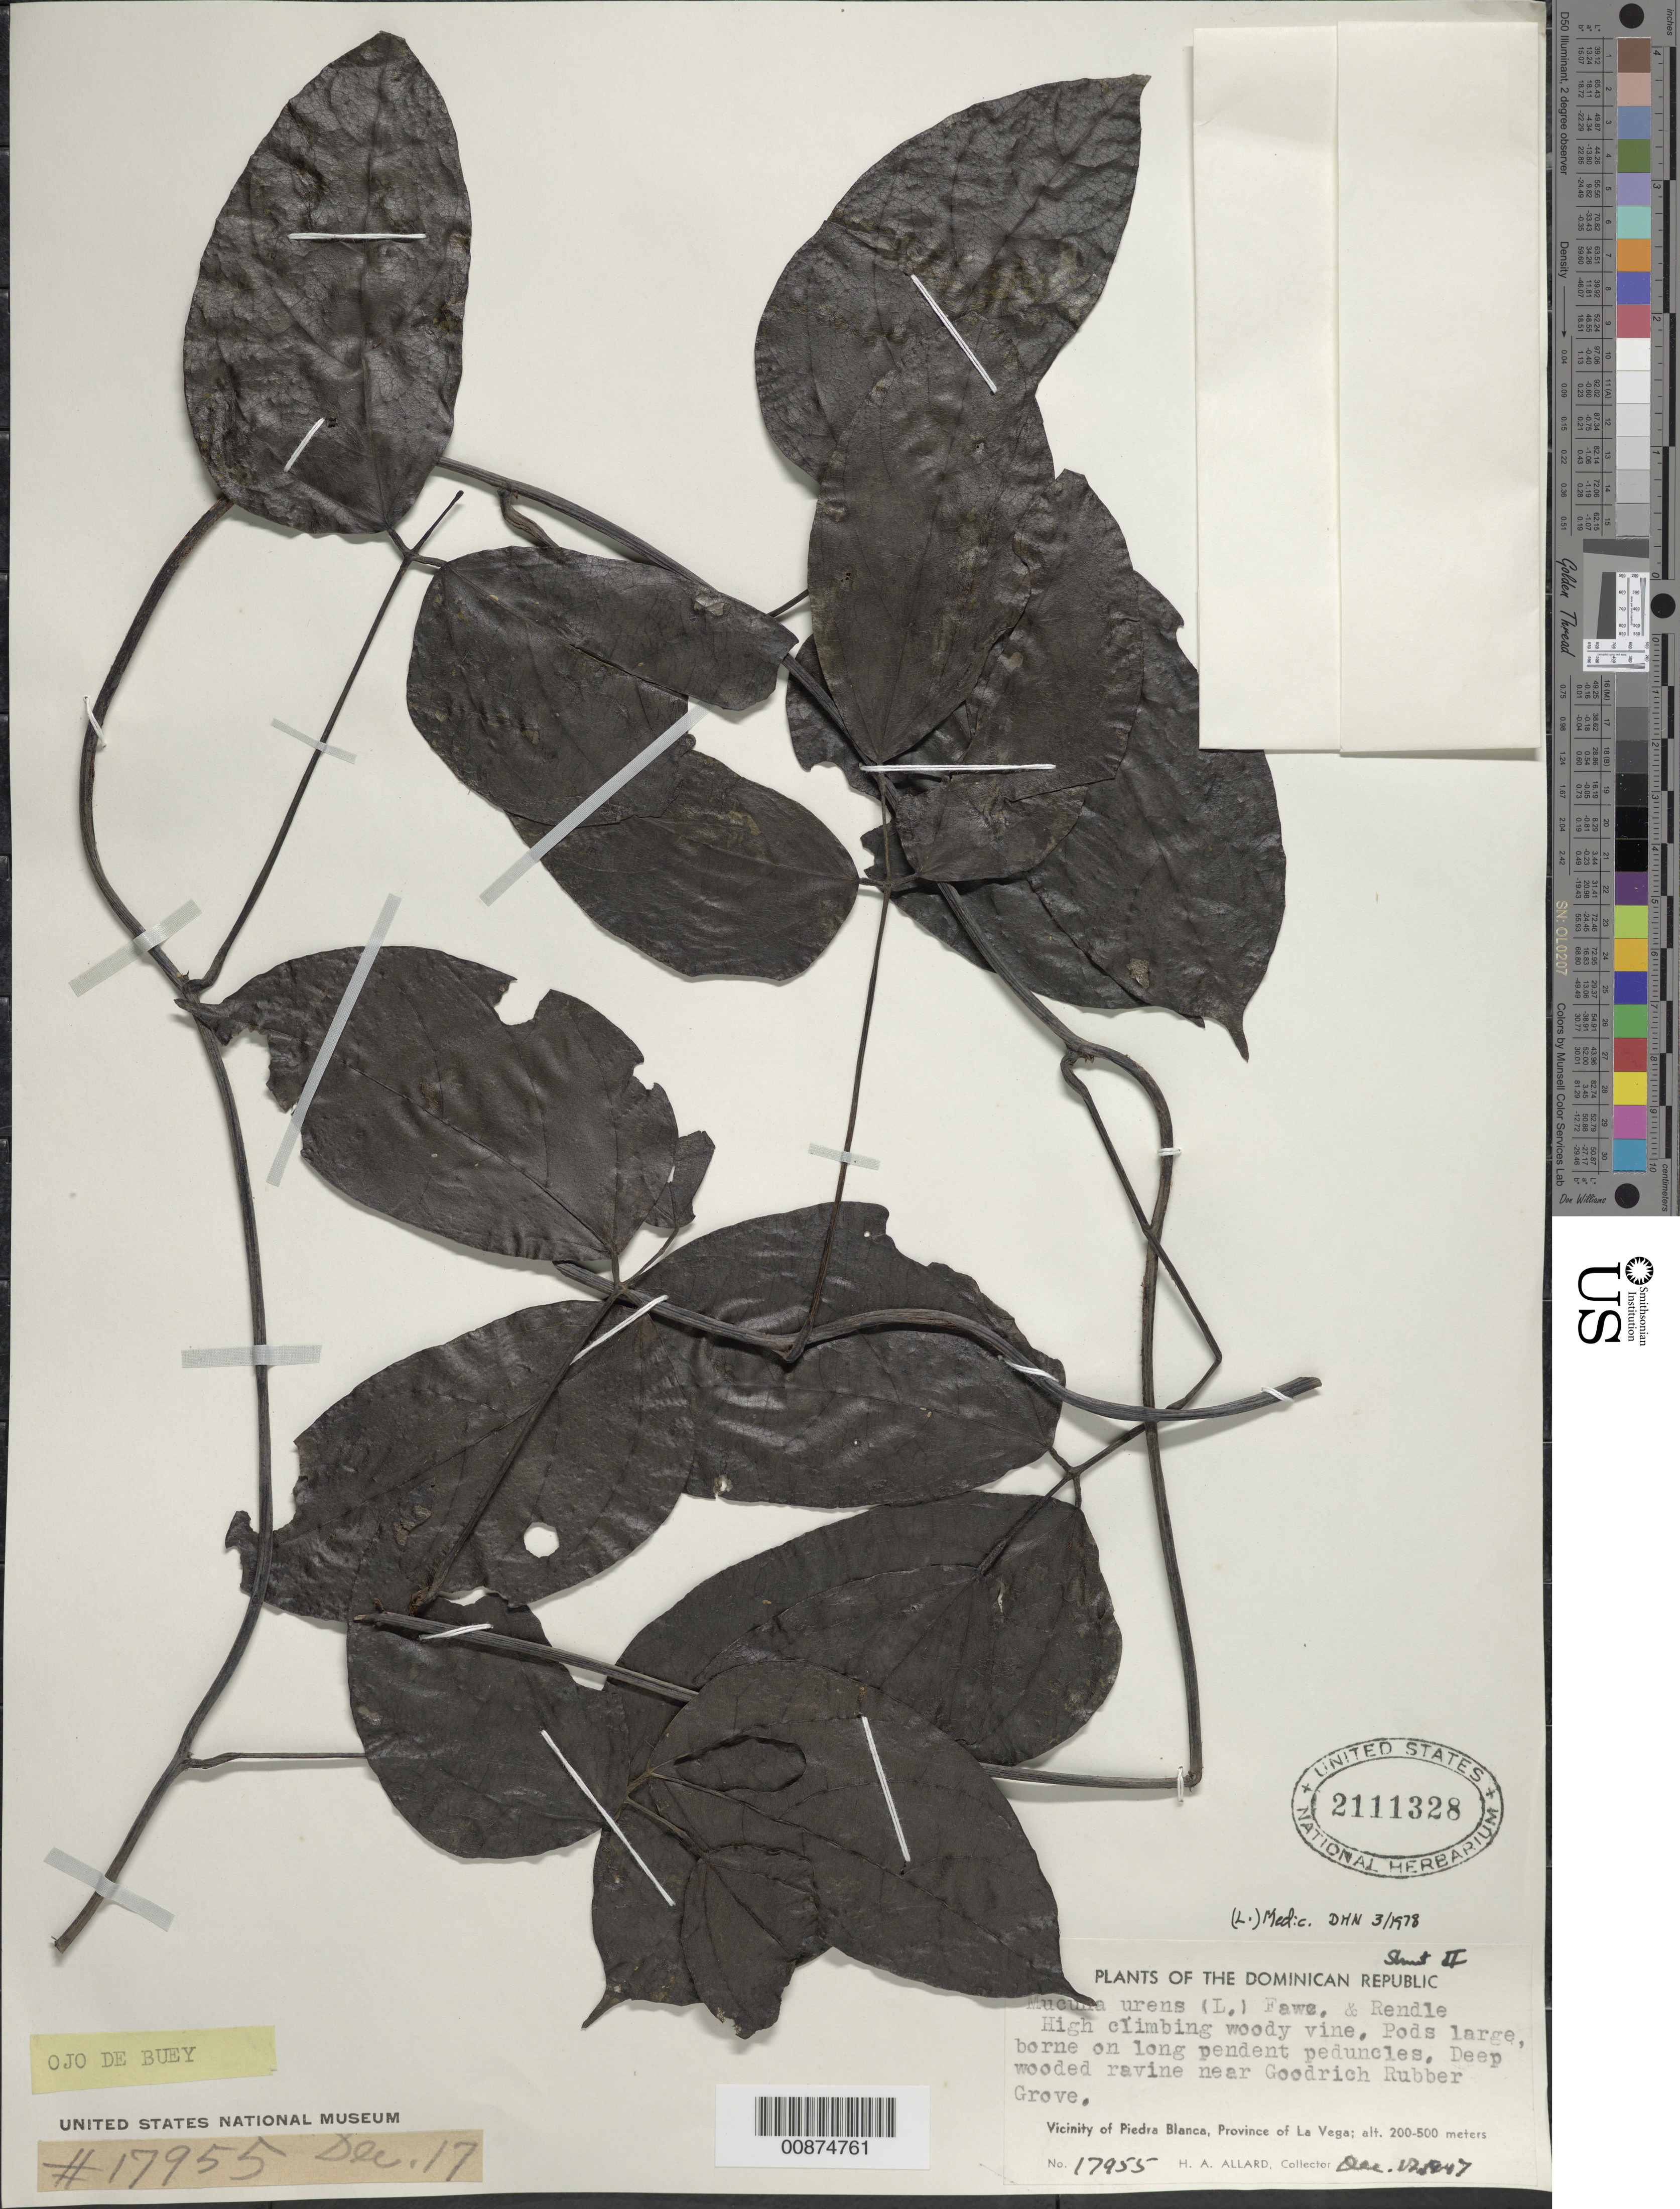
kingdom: Plantae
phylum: Tracheophyta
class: Magnoliopsida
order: Fabales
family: Fabaceae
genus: Mucuna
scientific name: Mucuna urens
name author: (L.) Medik.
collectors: H. A. Allard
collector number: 17955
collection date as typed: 17 Dec 1947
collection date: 1947-12-17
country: Dominican Republic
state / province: La Vega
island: Hispaniola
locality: Near Goodrich Rubber Grove. Vicinity of Piedra Blanca.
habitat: Deep wooded ravine.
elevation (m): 200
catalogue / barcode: US 2111328